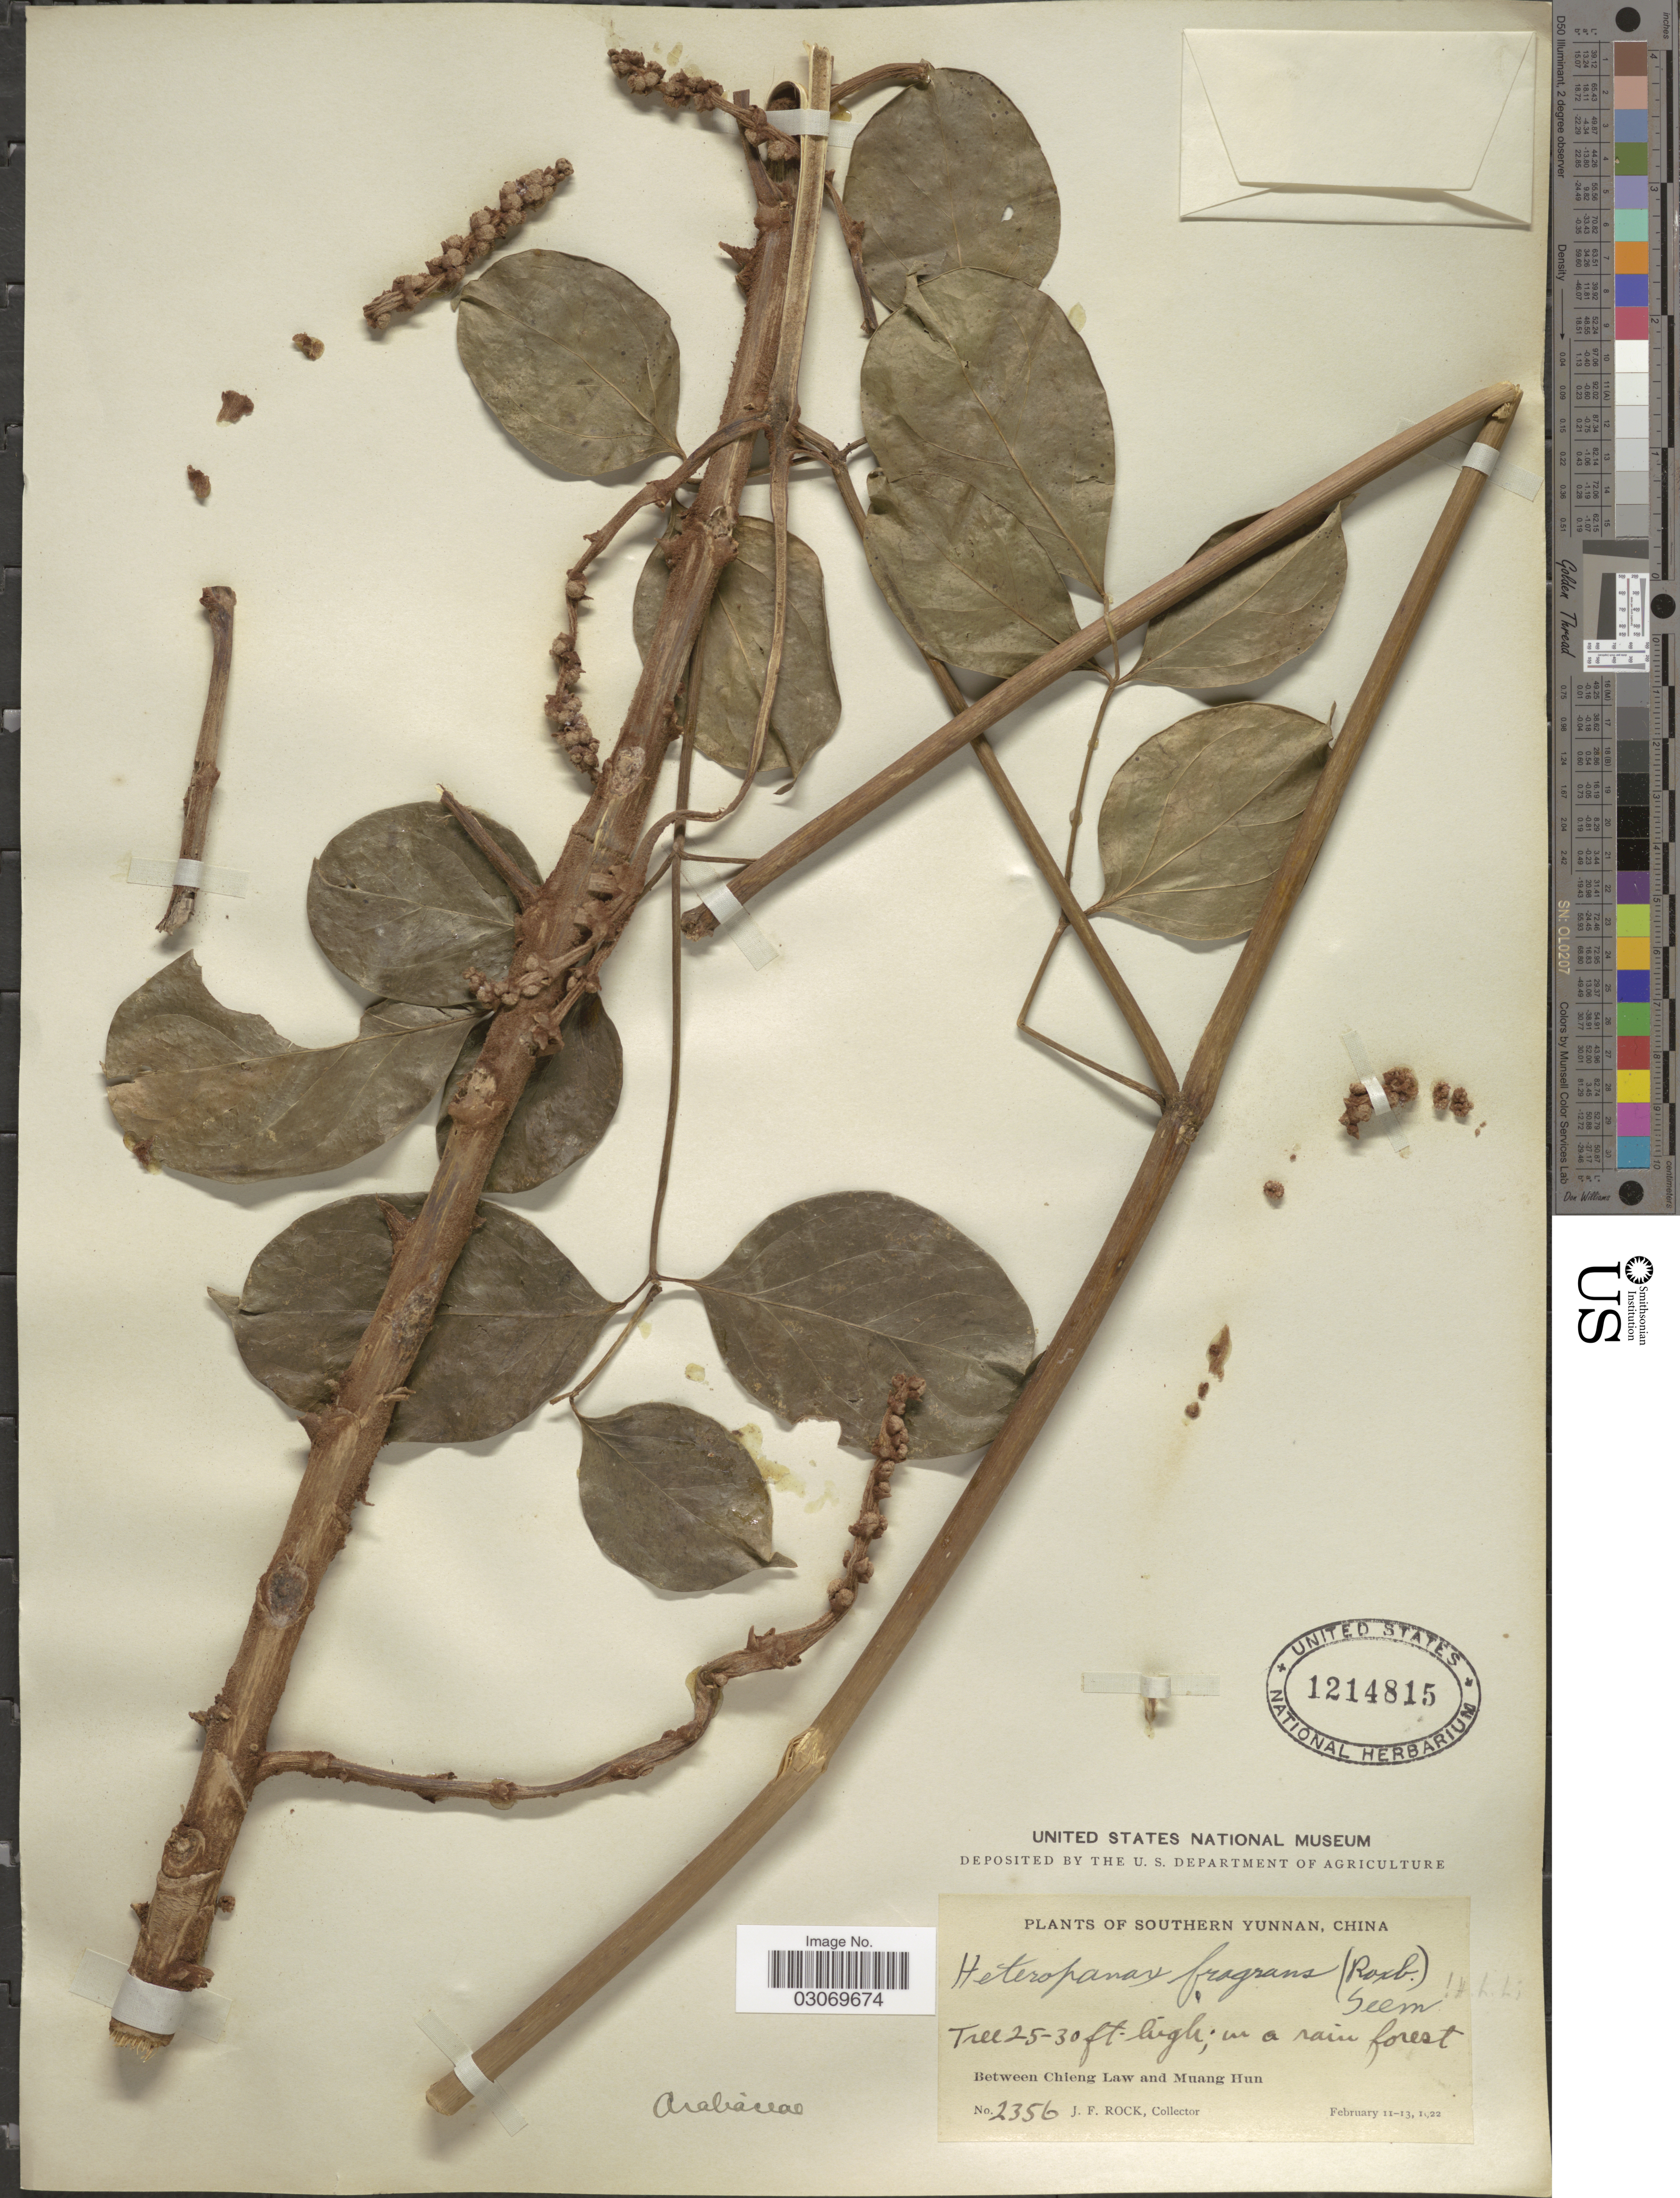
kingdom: Plantae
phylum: Tracheophyta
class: Magnoliopsida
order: Apiales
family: Araliaceae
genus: Heteropanax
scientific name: Heteropanax fragrans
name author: (Roxb.) Seem.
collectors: J. Rock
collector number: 2356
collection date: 1922-02-11/1922-02-13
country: China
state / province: Yunnan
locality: Southern Yunnan, Between Chieng Law and Muang Hun.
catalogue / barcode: US 1214815